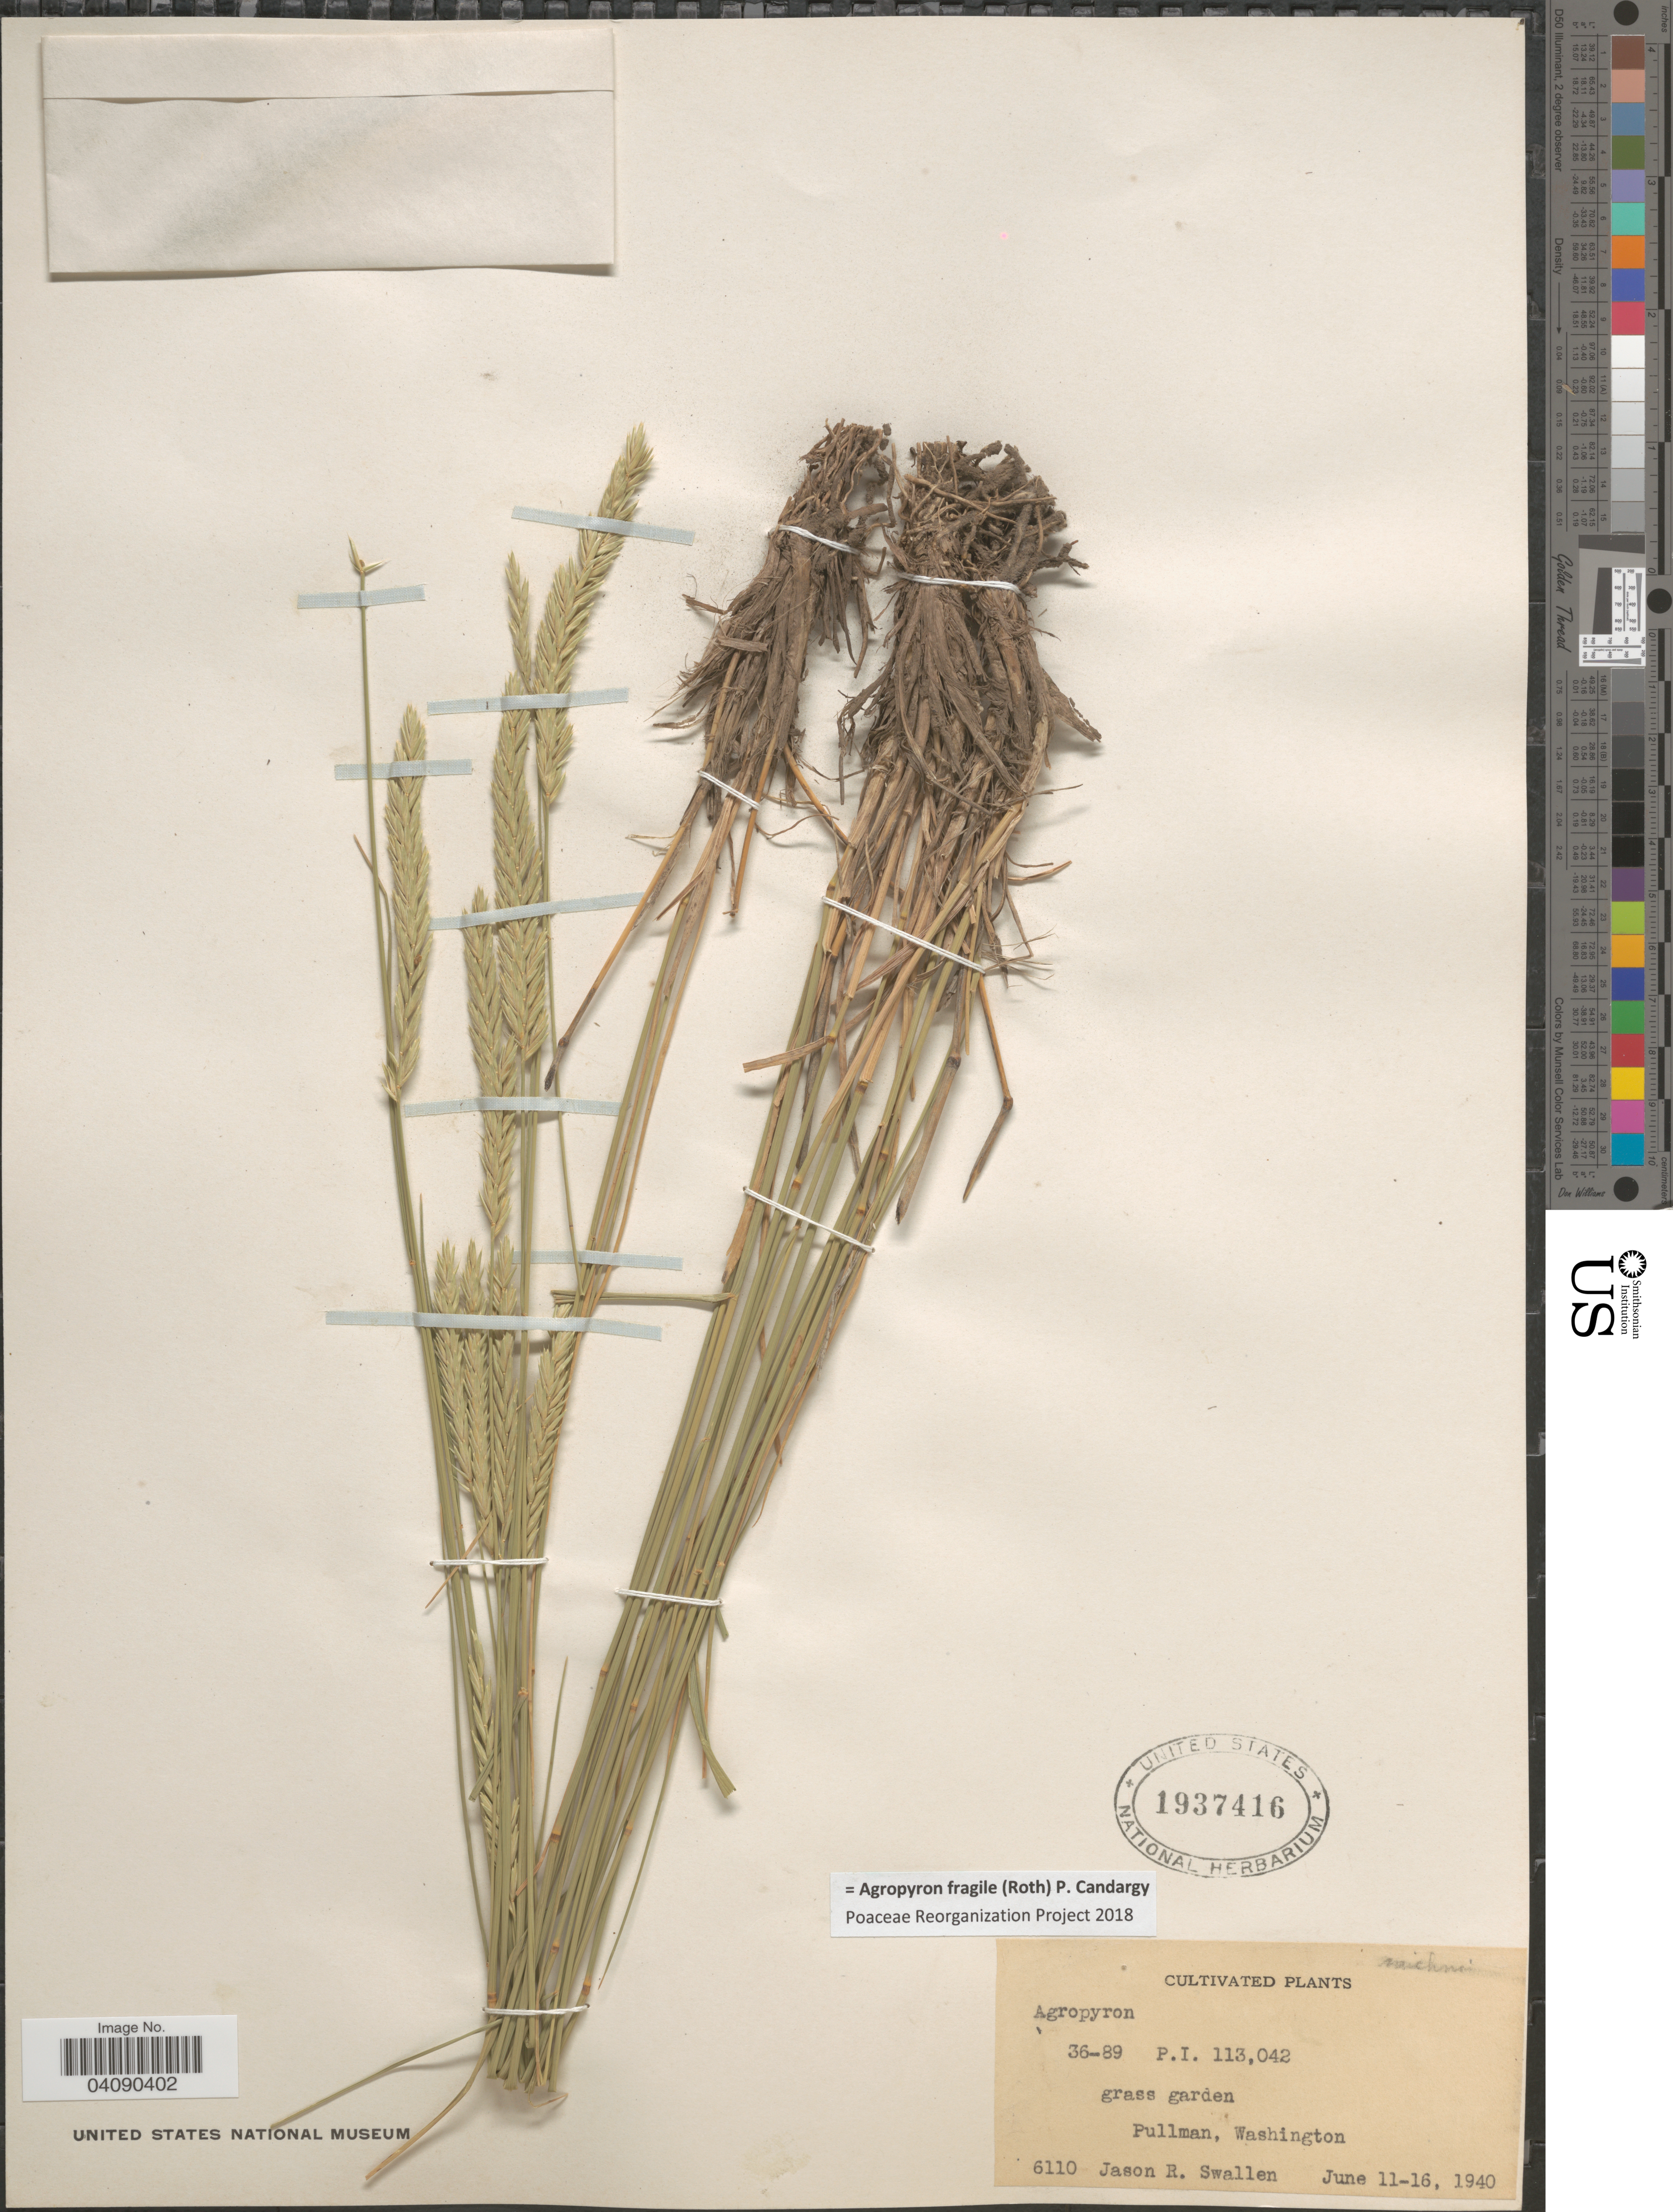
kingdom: Plantae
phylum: Tracheophyta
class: Liliopsida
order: Poales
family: Poaceae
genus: Agropyron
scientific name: Agropyron fragile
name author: (Roth) Candargy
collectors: J. R. Swallen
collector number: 6110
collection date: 1940-06-11/1940-06-16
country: United States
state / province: Washington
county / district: Whitman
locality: Grass garden. Pullman.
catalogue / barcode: US 1937416